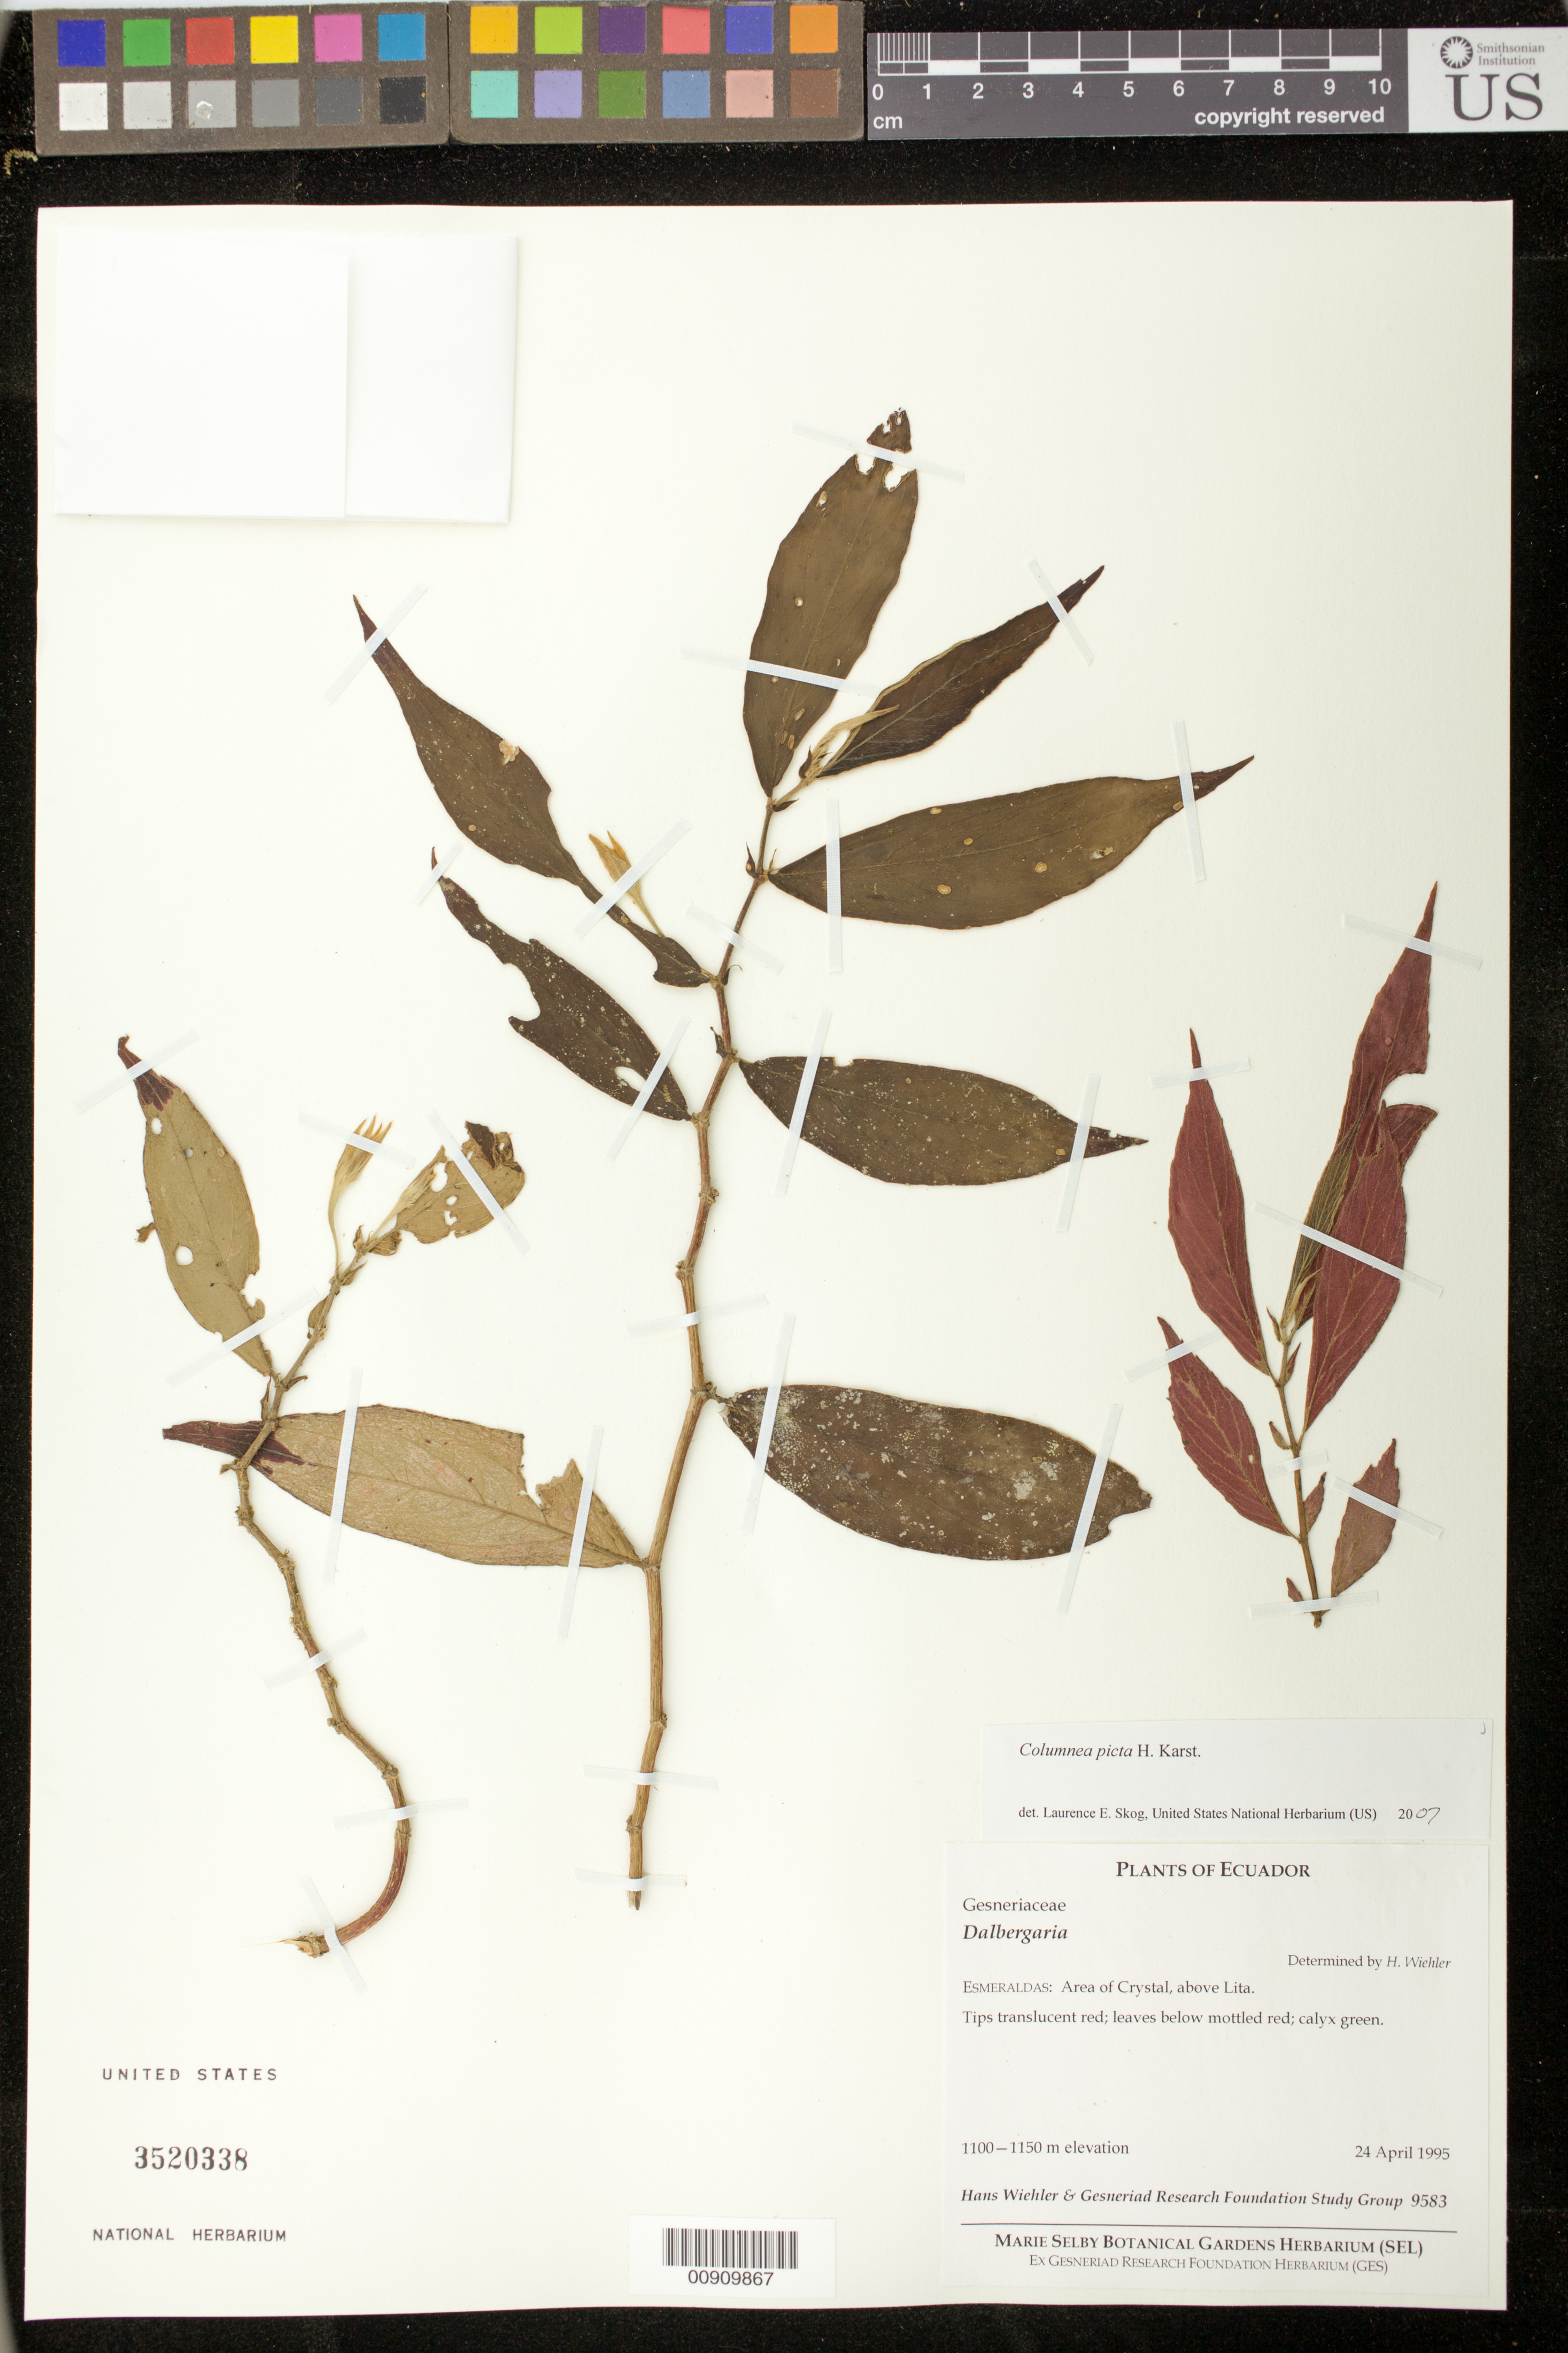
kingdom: Plantae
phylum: Tracheophyta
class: Magnoliopsida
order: Lamiales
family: Gesneriaceae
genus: Columnea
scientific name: Columnea karsteniana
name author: Singh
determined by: Skog, Laurence E.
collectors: H. J. Wiehler & GRF Study Group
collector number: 9583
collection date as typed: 24 Apr 1995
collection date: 1995-04-24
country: Ecuador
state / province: Esmeraldas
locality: Esmeraldas: area of Crystal, above Lita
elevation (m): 1100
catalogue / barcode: US 3520338